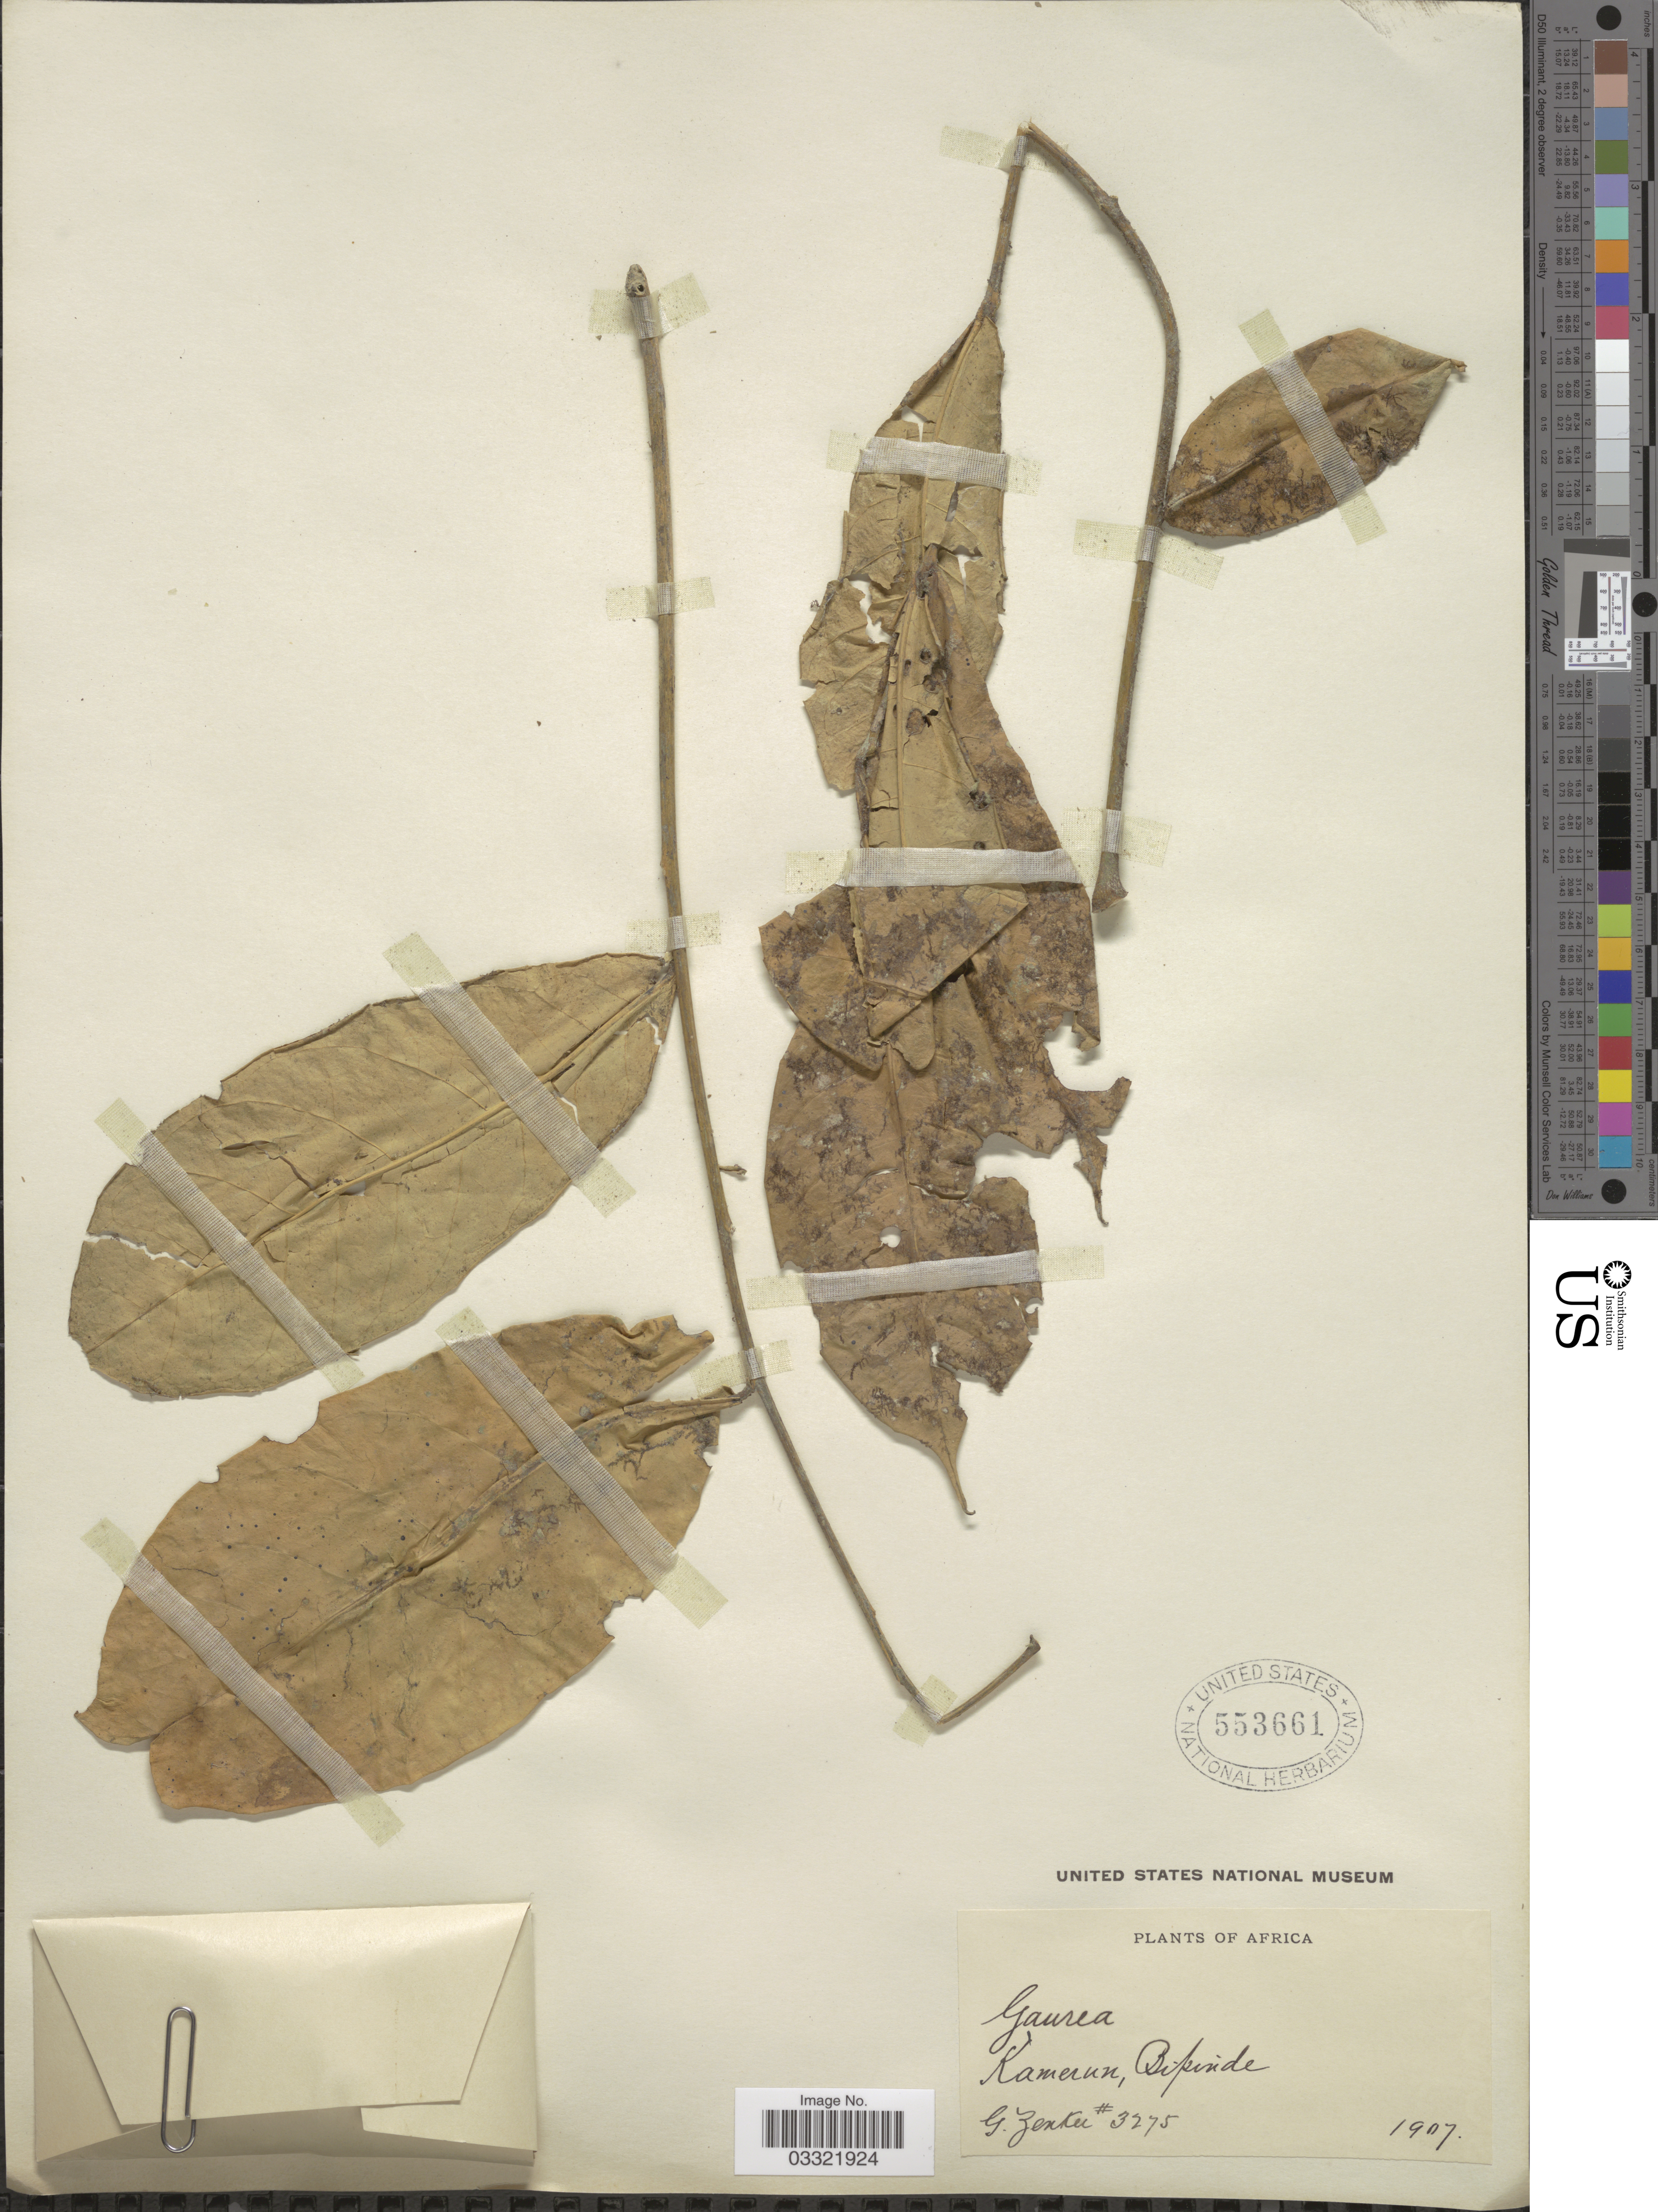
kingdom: Plantae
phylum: Tracheophyta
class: Magnoliopsida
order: Sapindales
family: Meliaceae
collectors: G. A. Zenker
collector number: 3275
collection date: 1907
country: Cameroon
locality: Kamerun, Bipinde.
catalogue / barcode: US 553661